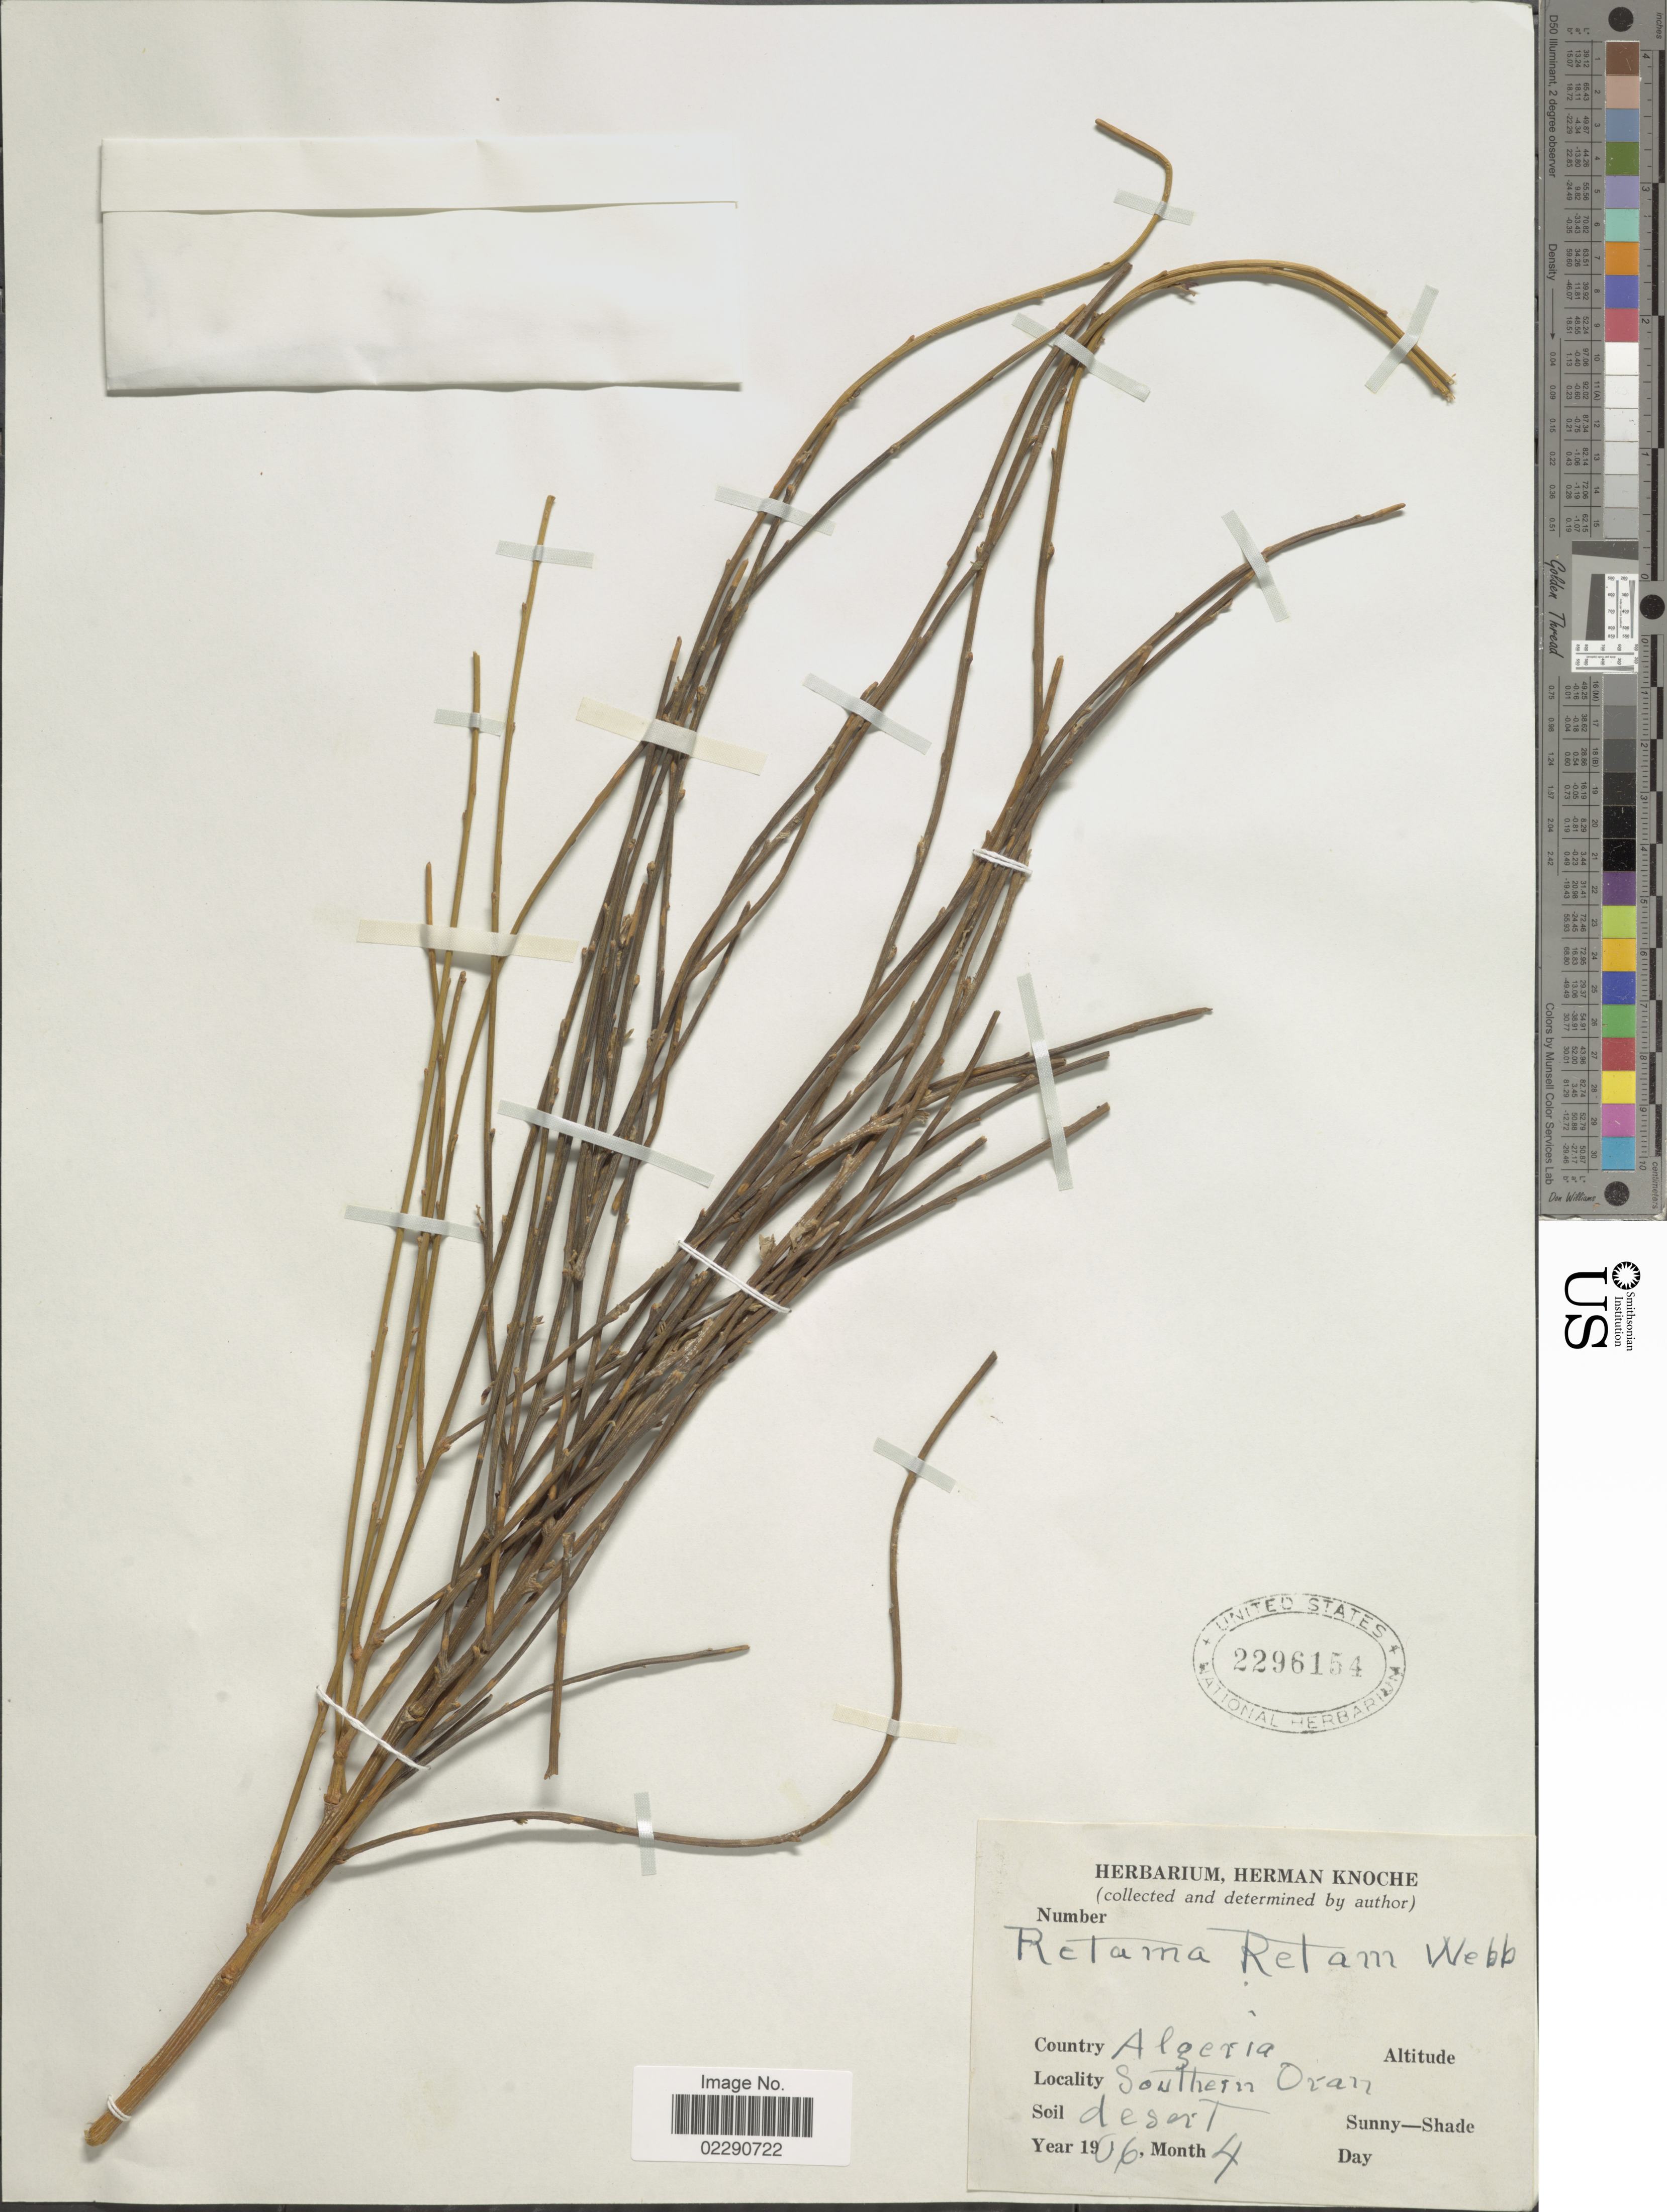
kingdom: Plantae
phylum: Tracheophyta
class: Magnoliopsida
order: Fabales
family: Fabaceae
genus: Retama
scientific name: Retama raetam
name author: (Forssk.) Webb & Berthel.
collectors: ex herb. Herman Knoche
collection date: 1906-04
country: Algeria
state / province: Oran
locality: Southern Oran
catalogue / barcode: US 2296154